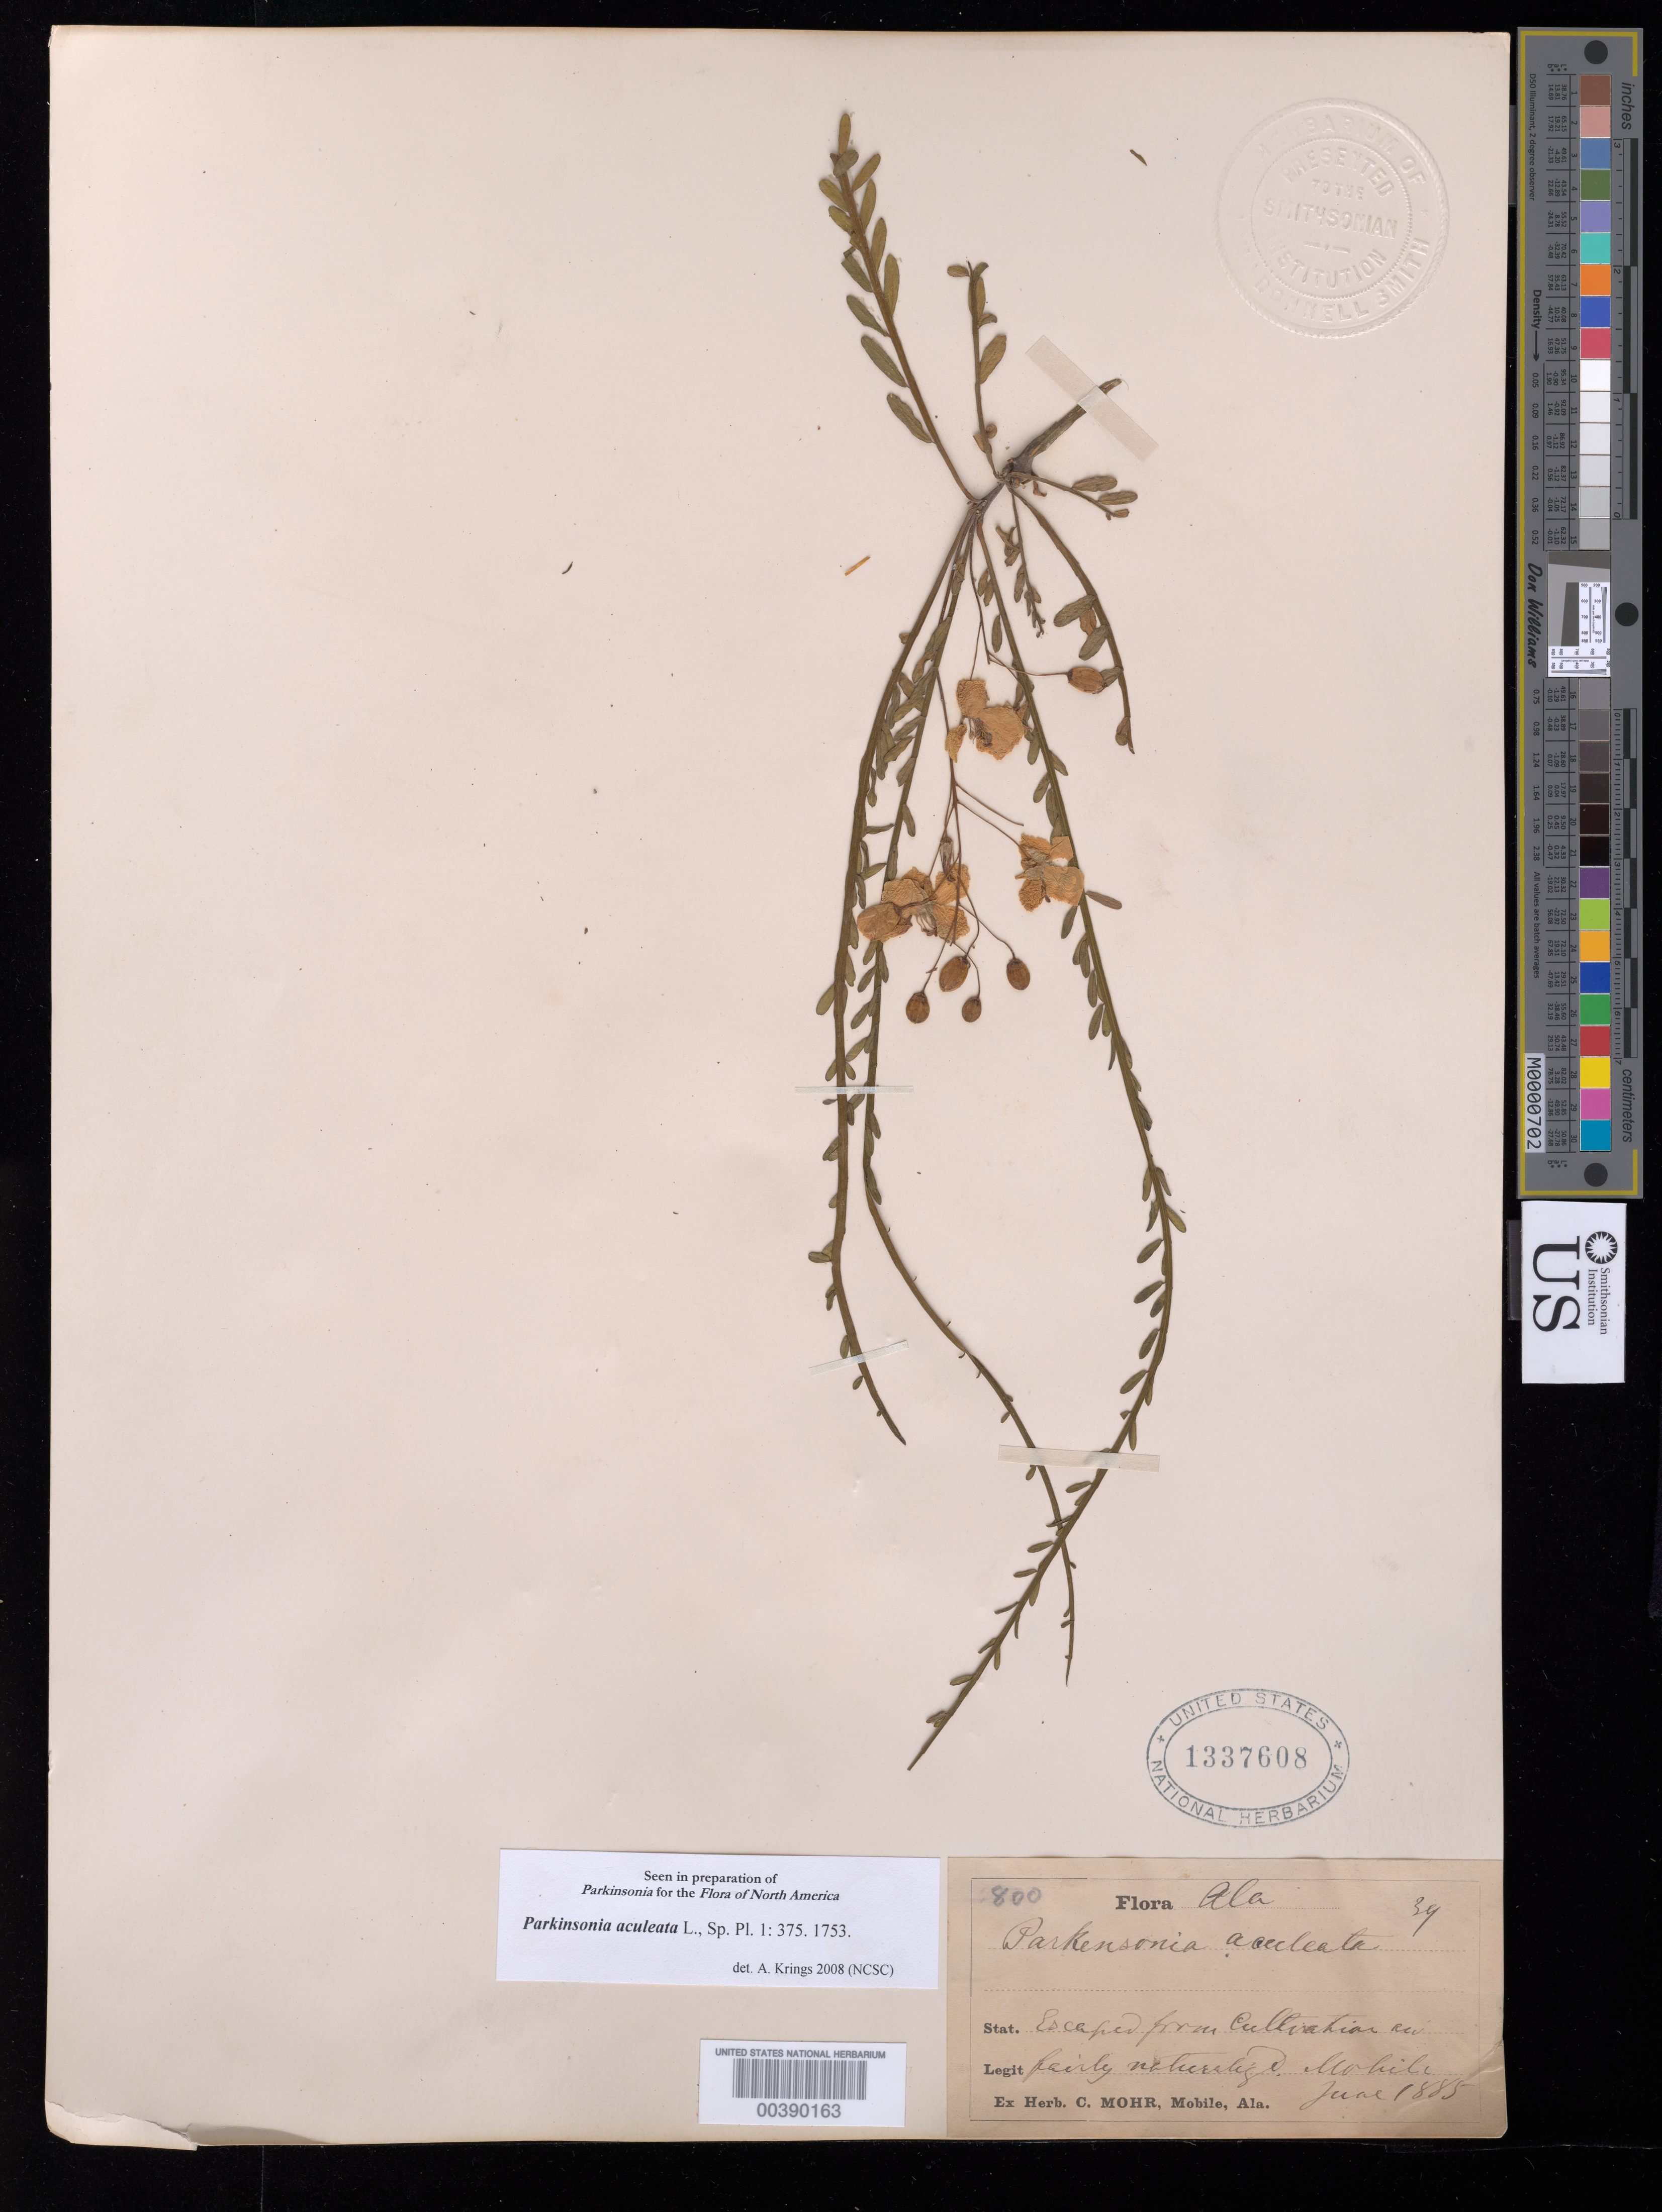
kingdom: Plantae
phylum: Tracheophyta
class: Magnoliopsida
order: Fabales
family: Fabaceae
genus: Parkinsonia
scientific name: Parkinsonia aculeata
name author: L.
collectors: C. T. Mohr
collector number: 39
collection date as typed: Jun 1885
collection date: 1885-06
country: United States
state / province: Alabama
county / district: Mobile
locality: Mobile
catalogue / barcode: US 1337608